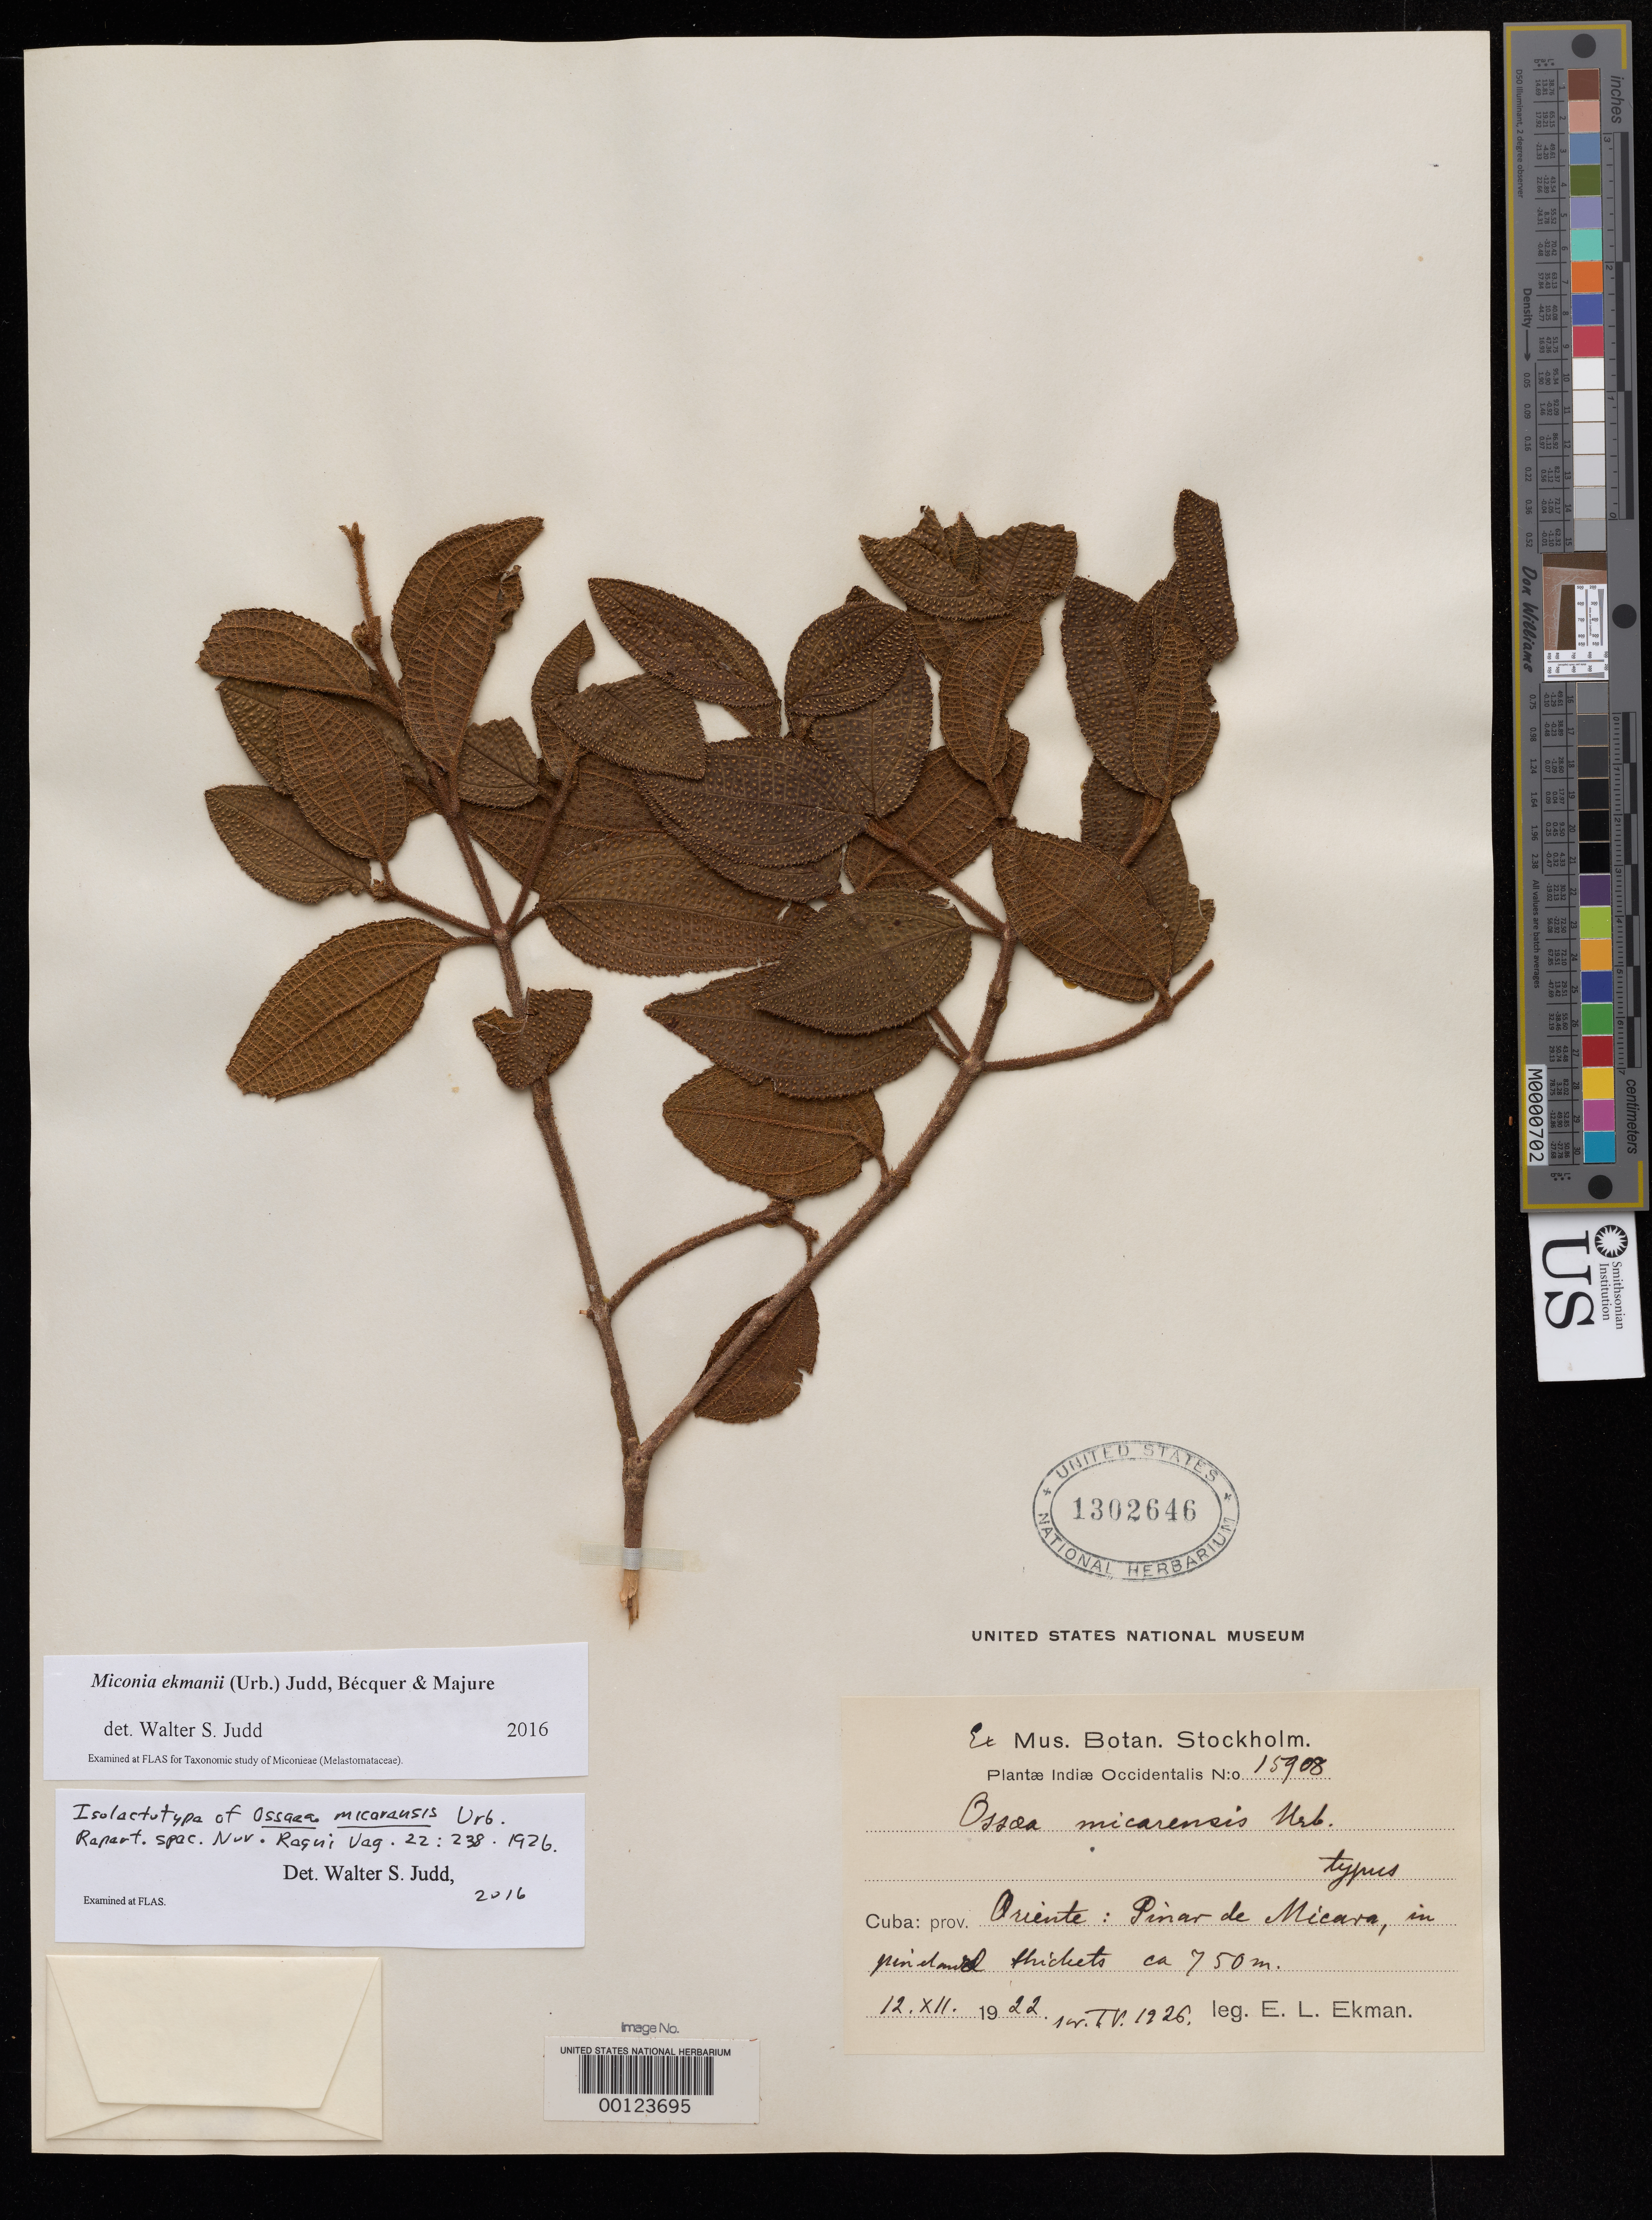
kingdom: Plantae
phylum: Tracheophyta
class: Magnoliopsida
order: Myrtales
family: Melastomataceae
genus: Ossaea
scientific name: Ossaea micarensis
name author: Urb.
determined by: Judd, Walter S.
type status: Isolectotype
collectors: E. L. Ekman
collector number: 15908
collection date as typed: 12 Dec 1922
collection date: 1922-12-12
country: Cuba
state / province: Oriente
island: Greater Antilles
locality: Pinar de Micara.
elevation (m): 750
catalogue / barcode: US 1302646